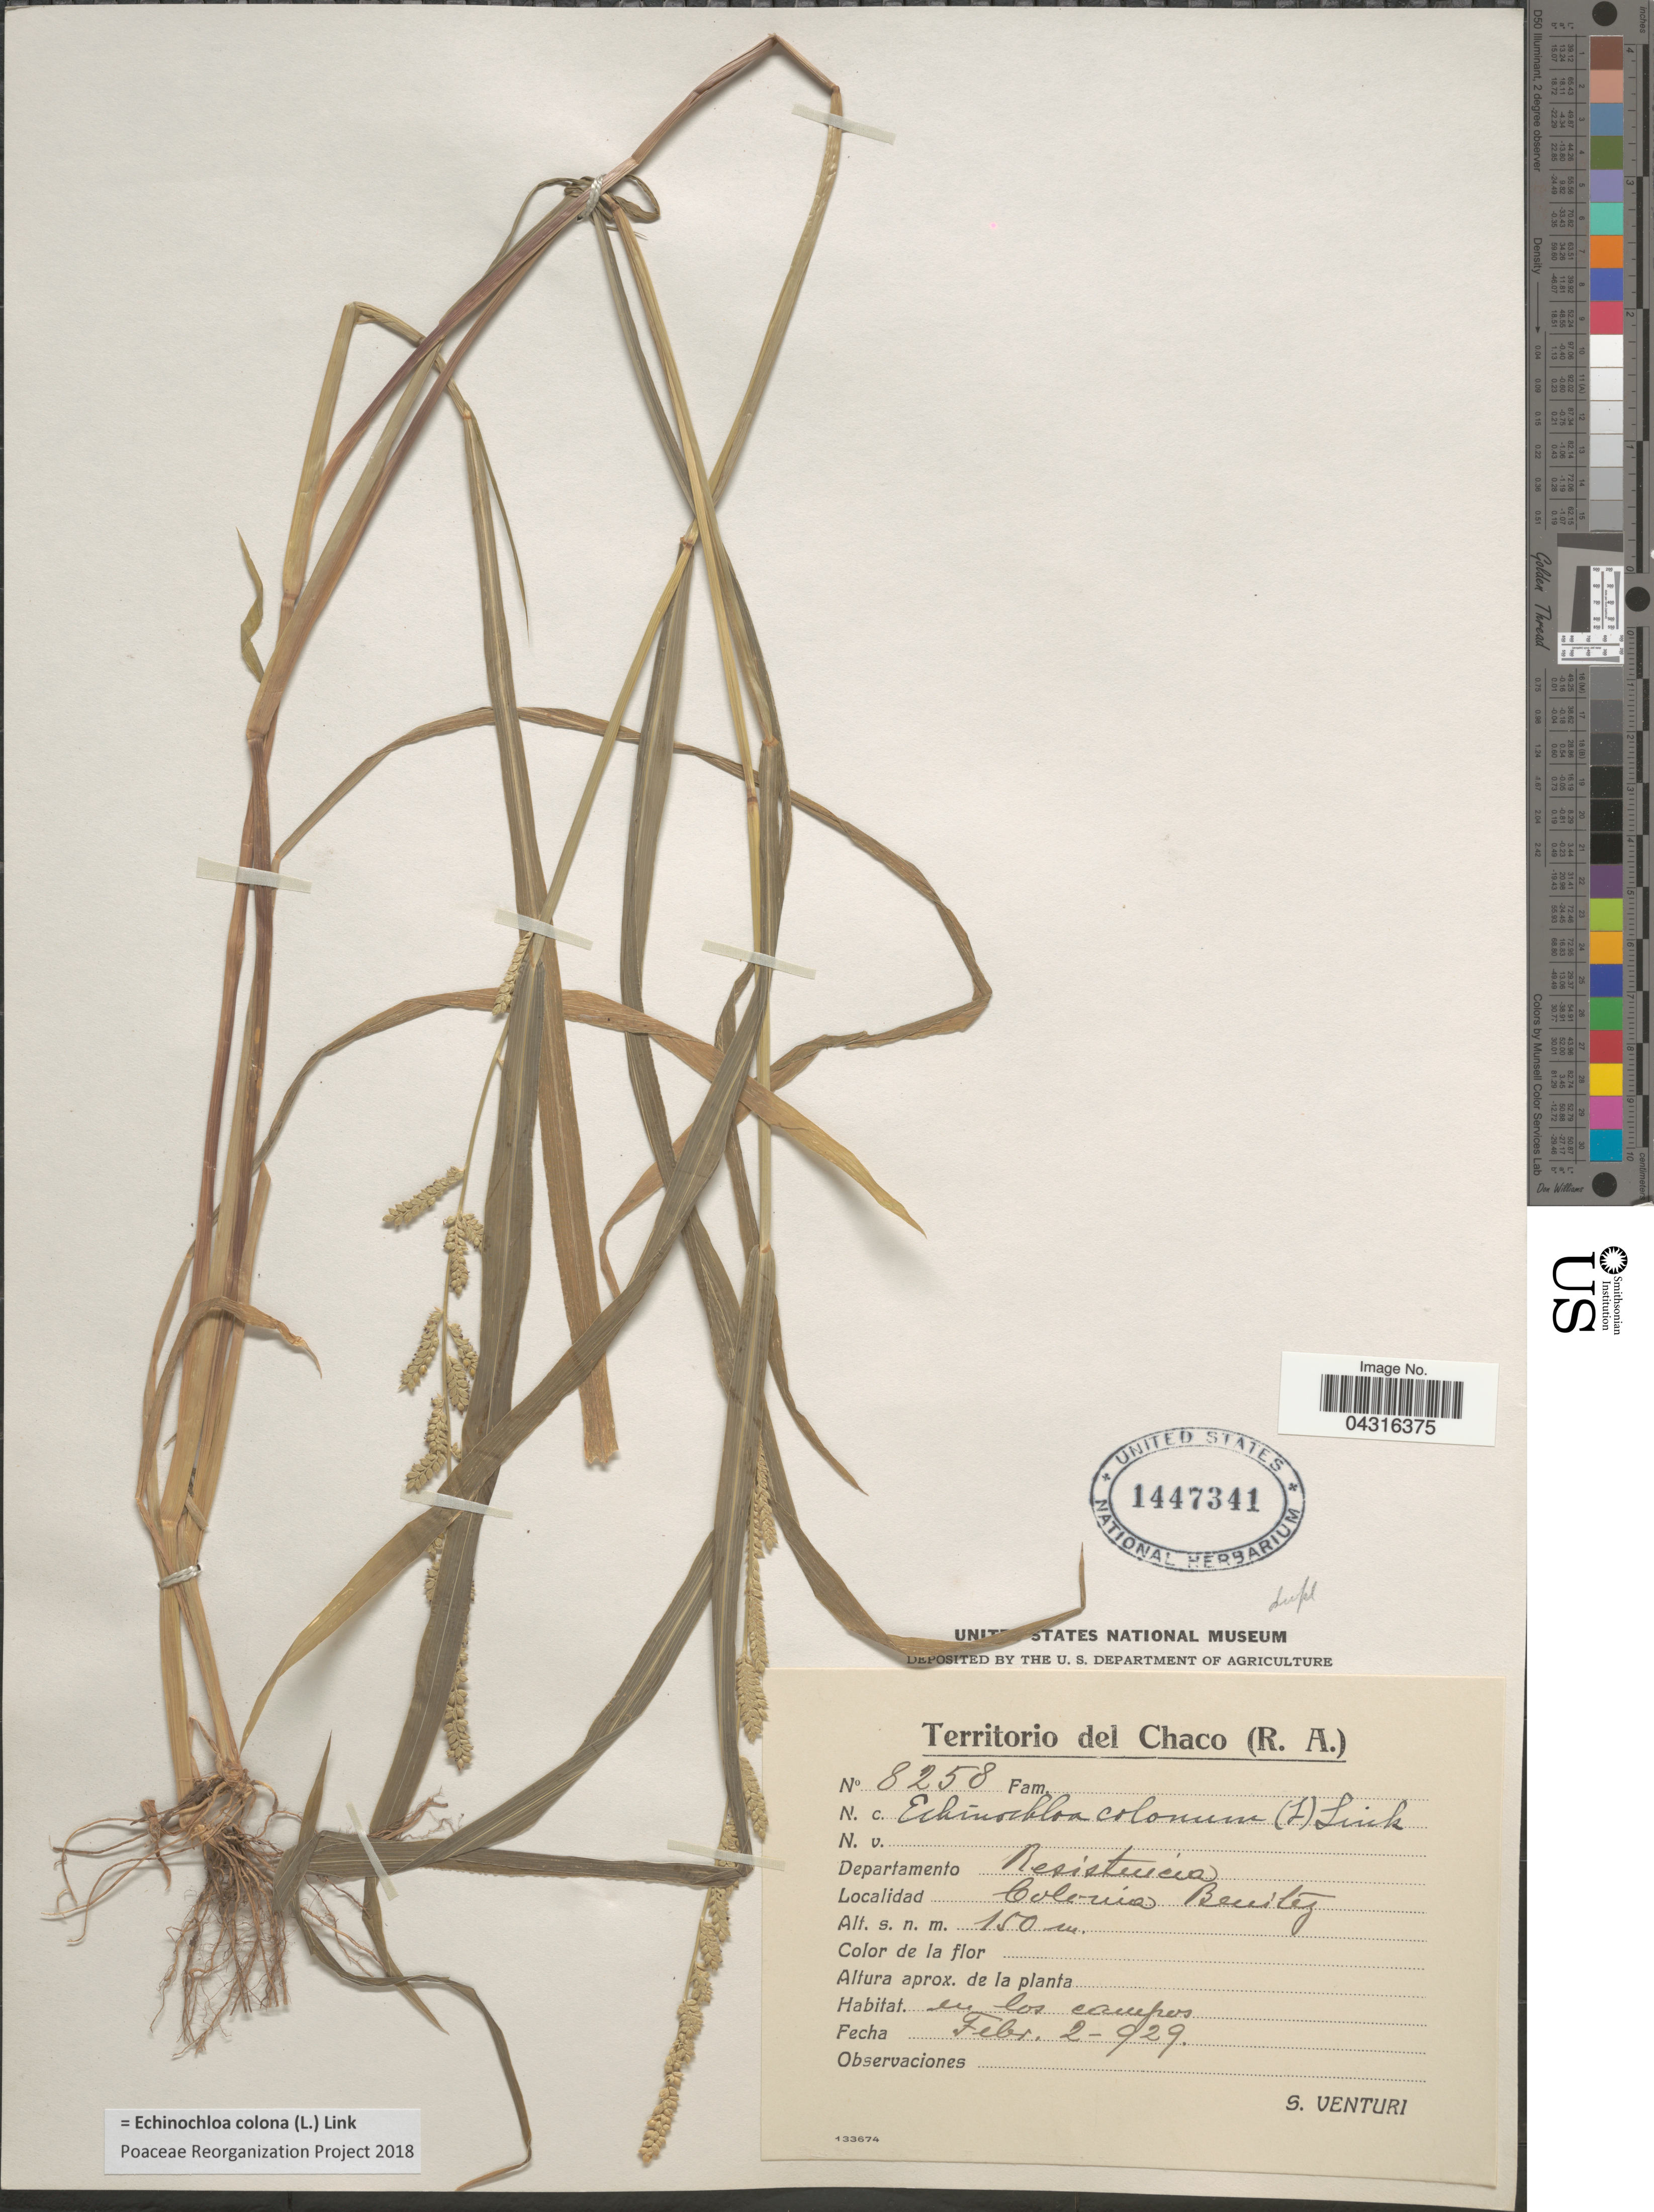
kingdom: Plantae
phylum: Tracheophyta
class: Liliopsida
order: Poales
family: Poaceae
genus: Echinochloa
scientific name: Echinochloa colona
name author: (L.) Link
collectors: S. Venturi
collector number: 8258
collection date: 1929-02-02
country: Argentina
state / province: Chaco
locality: Departamento Resistencia. Colonia Benitez.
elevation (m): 150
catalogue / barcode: US 1447341